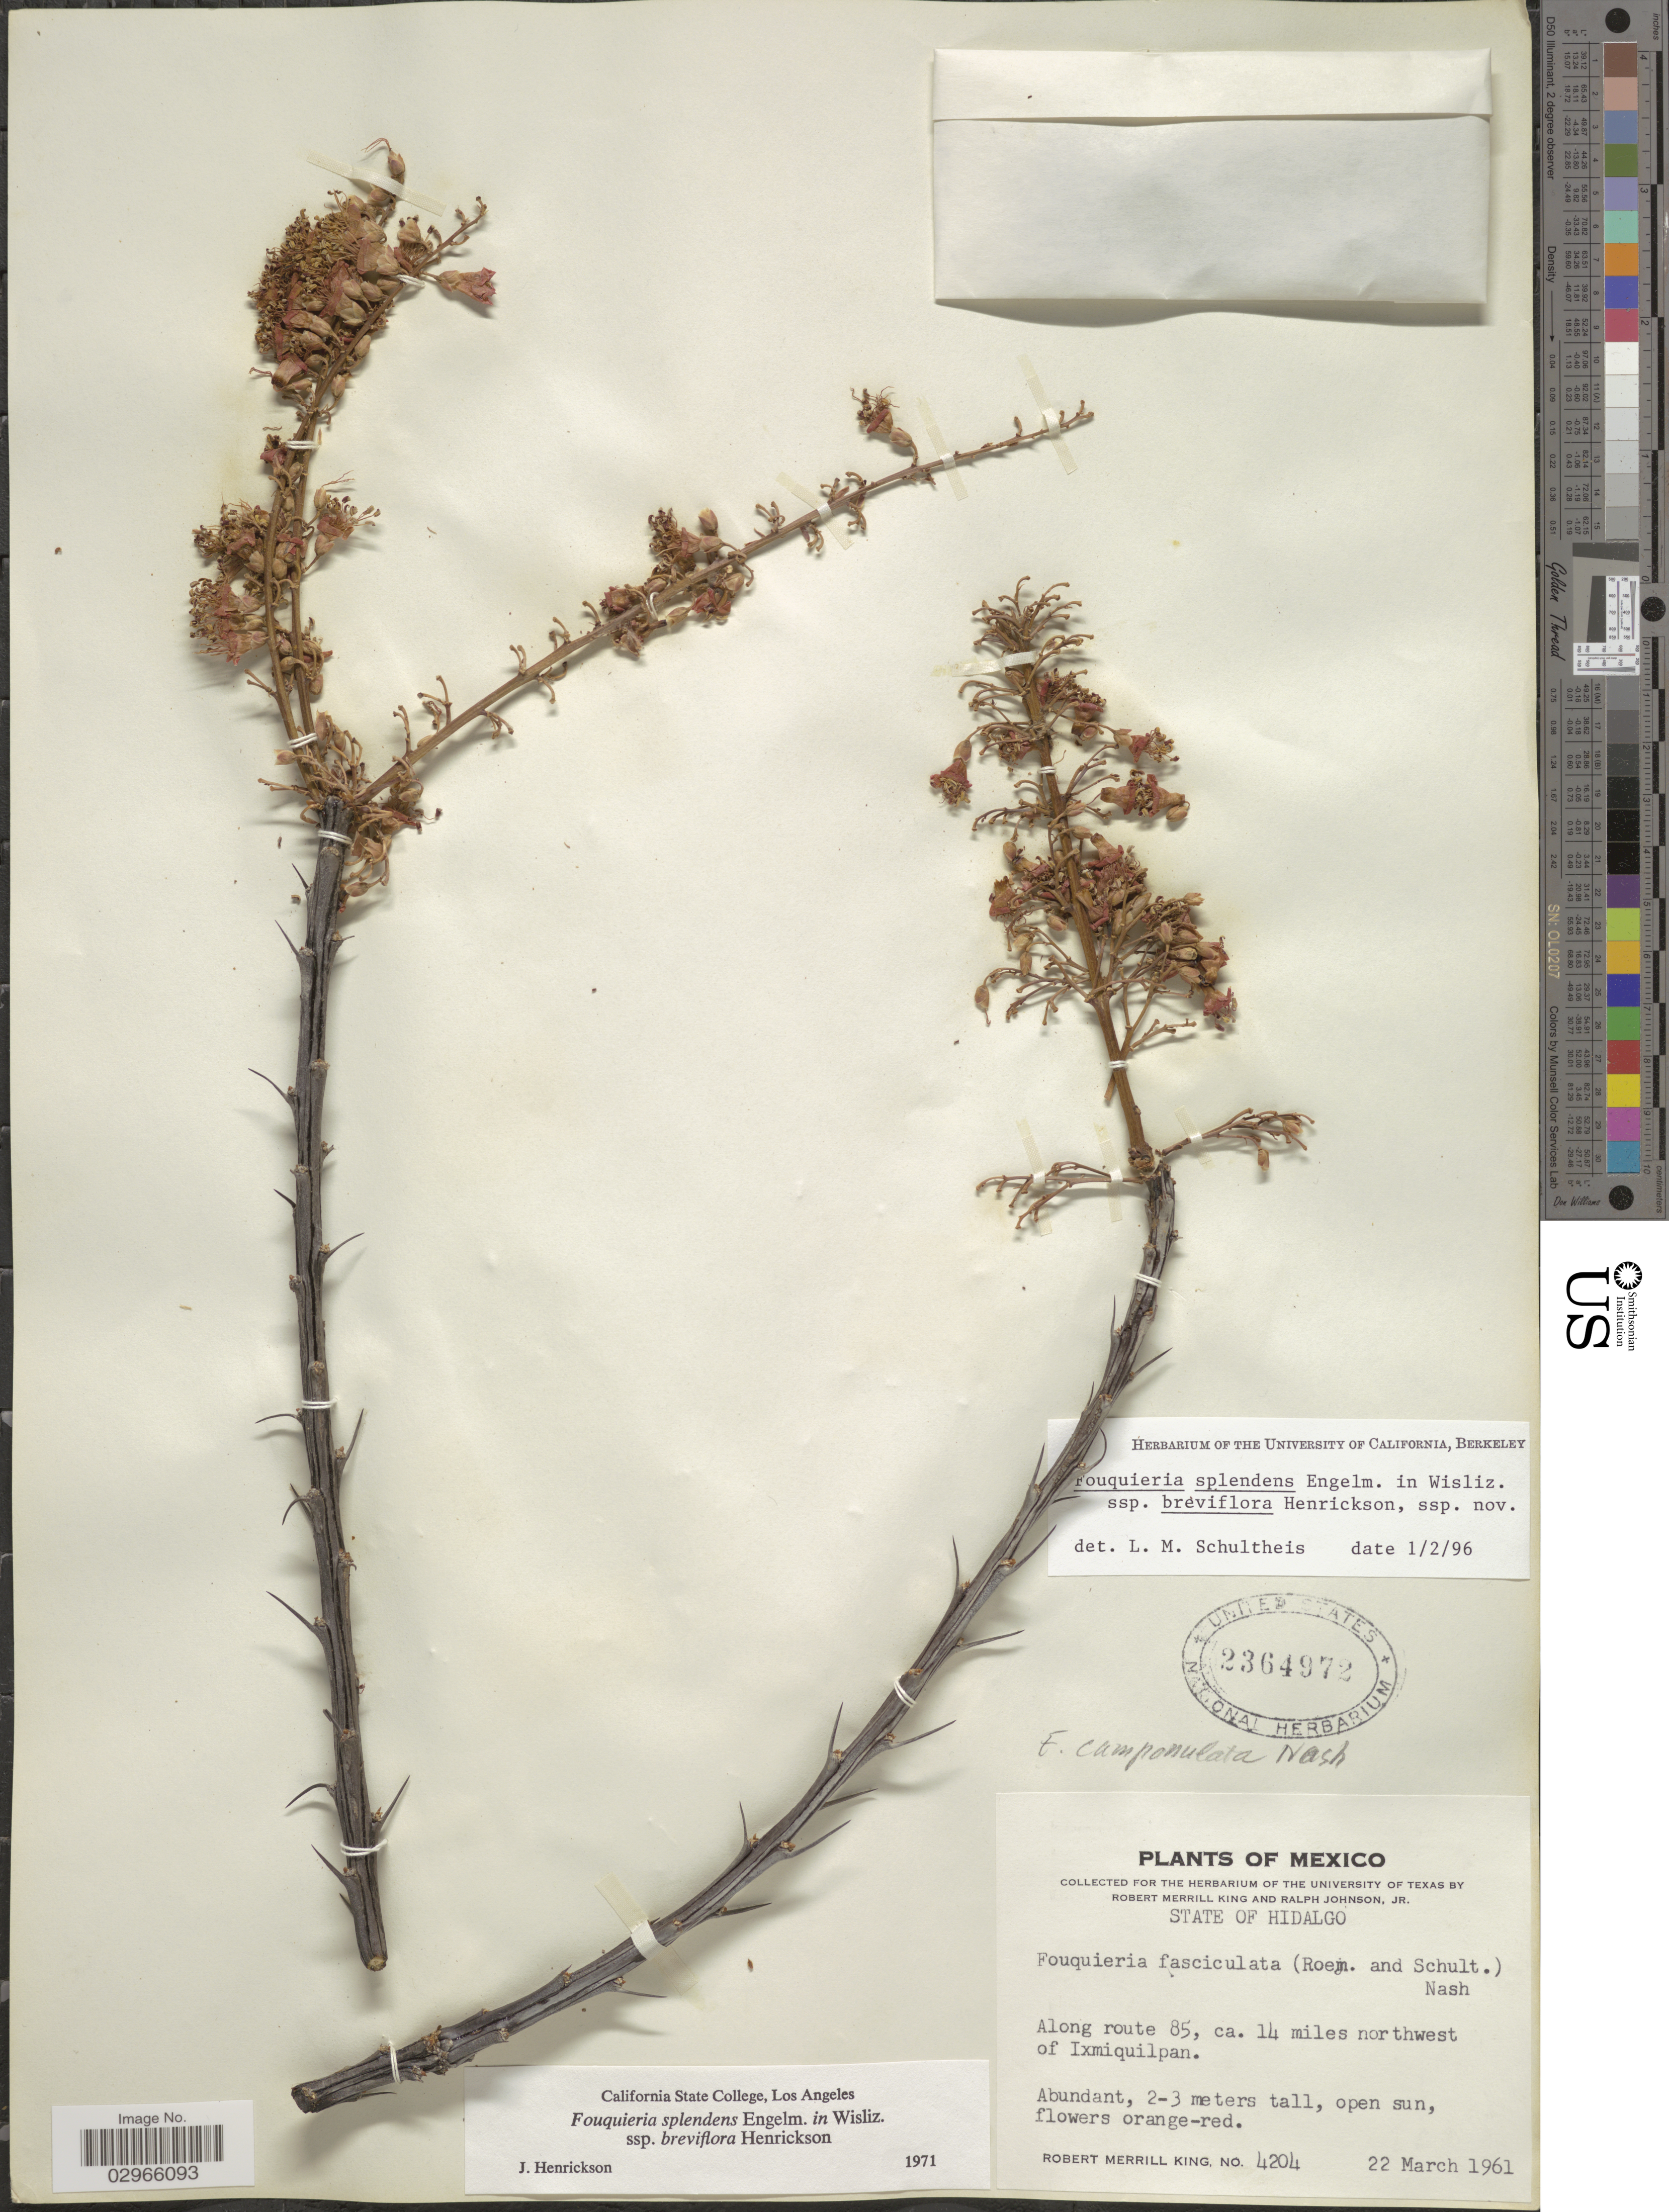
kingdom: Plantae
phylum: Tracheophyta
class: Magnoliopsida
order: Ericales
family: Fouquieriaceae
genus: Fouquieria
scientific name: Fouquieria splendens subsp. breviflora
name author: Henrickson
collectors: R. M. King & R. Johnson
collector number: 4204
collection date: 1961-03-22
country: Mexico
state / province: Hidalgo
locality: Along route 85, ca. 14 miles northwest of Ixmiquilpan.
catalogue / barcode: US 2364972